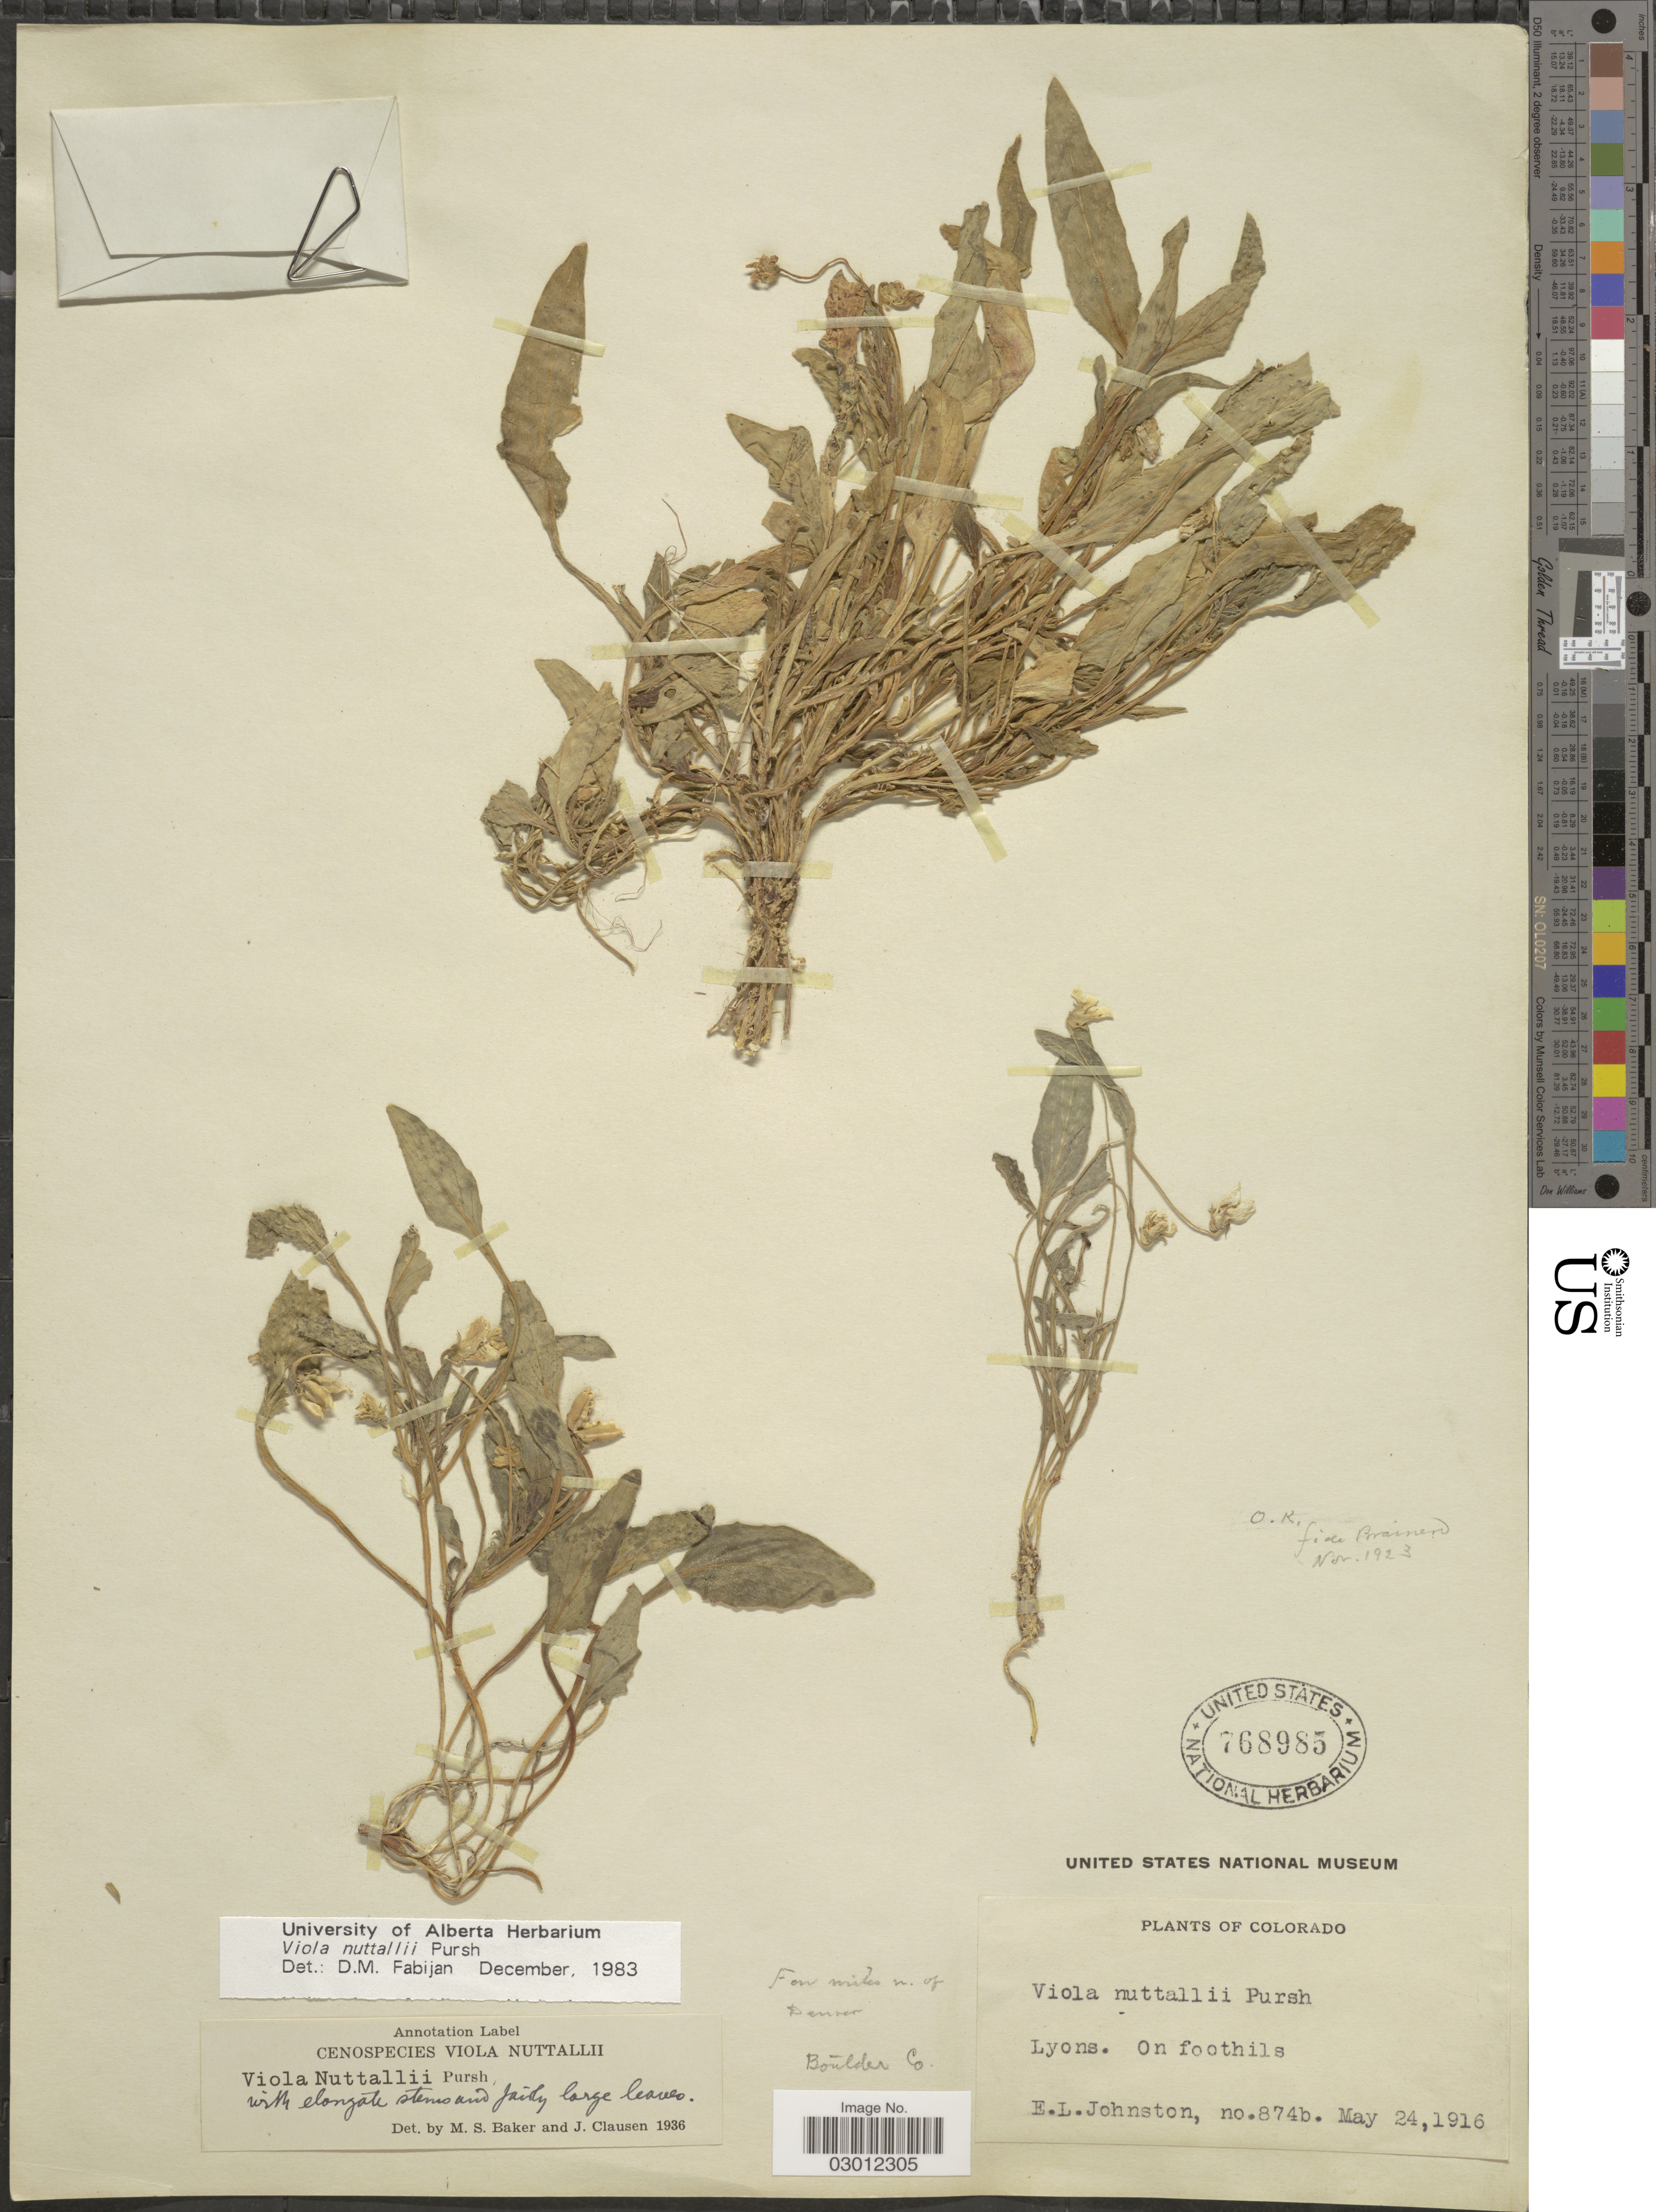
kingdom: Plantae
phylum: Tracheophyta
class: Magnoliopsida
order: Malpighiales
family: Violaceae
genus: Viola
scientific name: Viola nuttallii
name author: Pursh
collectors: E. L. Johnston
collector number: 874b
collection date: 1916-05-24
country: United States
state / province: Colorado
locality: Few miles n. of Denver. Boulder Co. Lyons.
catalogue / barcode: US 768985